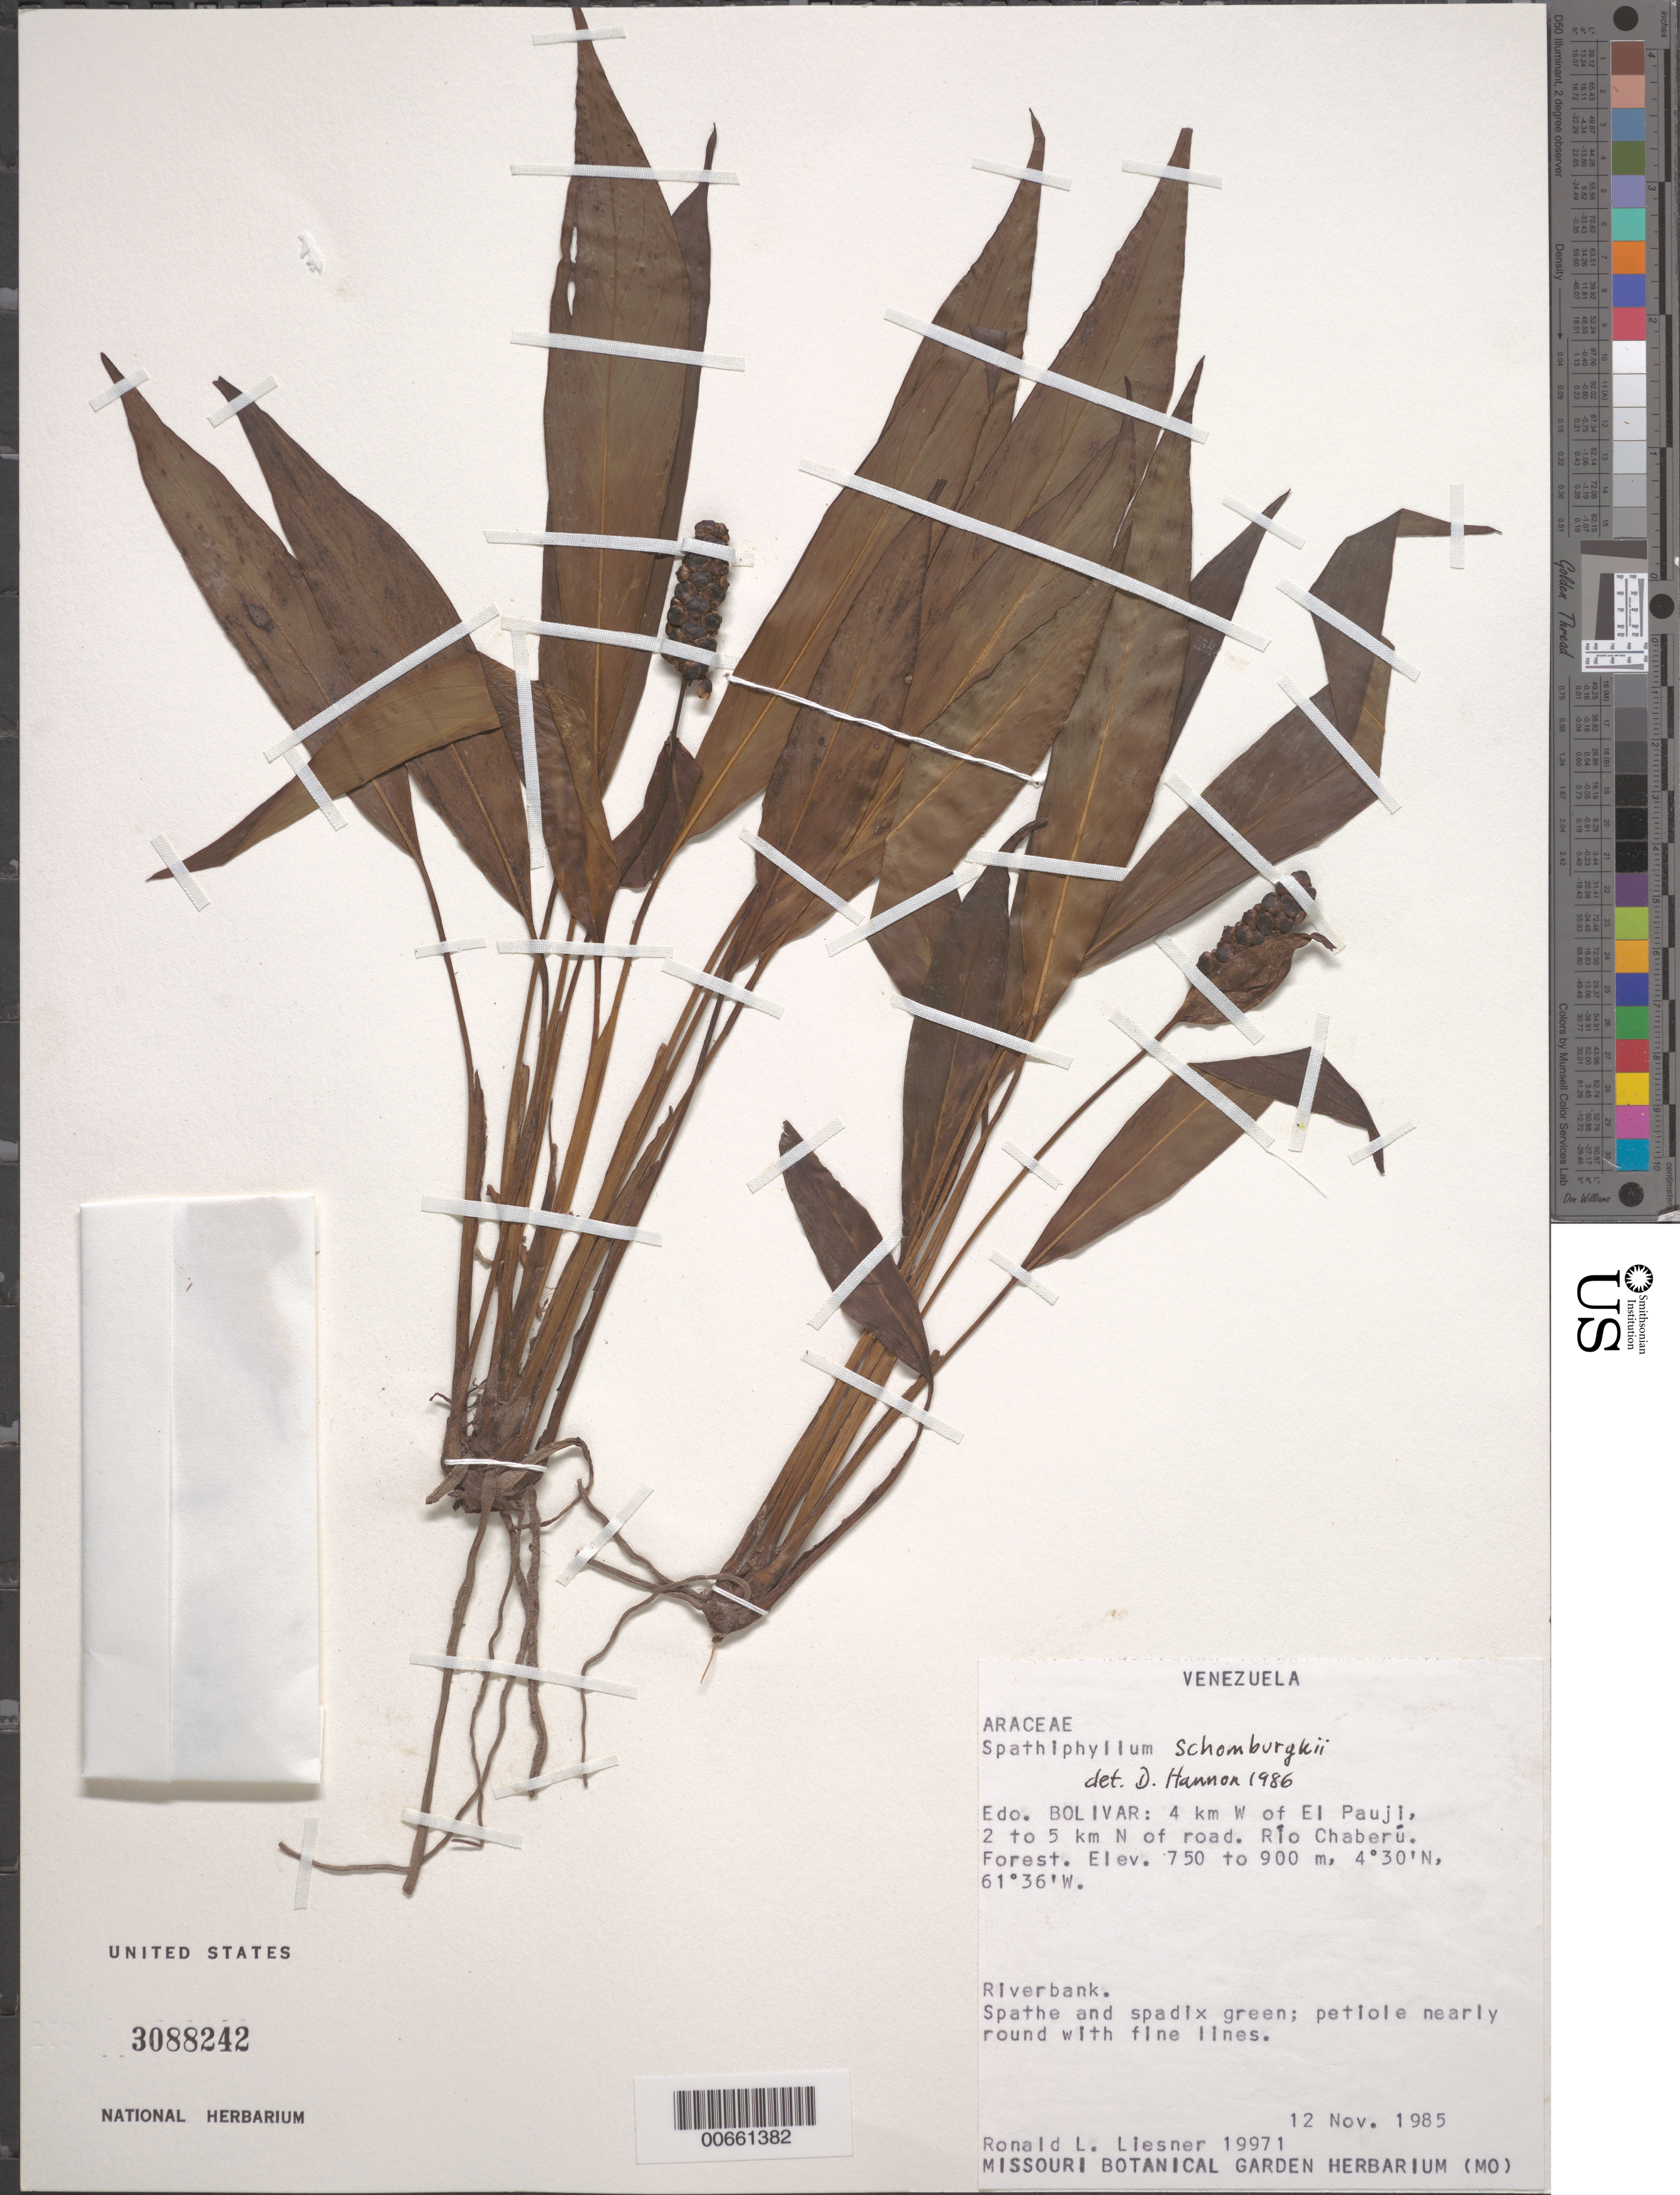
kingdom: Plantae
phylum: Tracheophyta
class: Liliopsida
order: Alismatales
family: Araceae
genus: Spathiphyllum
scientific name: Spathiphyllum schomburgkii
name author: Schott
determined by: Hannon, D.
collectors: R. L. Liesner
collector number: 19971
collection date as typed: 12-Nov-85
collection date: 1985-11-12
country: Venezuela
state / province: Bolívar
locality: El Pauji, 4 km W of; 2 to 5 km N of road; río Chaberú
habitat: Rio Chaberu, Forest; Riverbank.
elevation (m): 750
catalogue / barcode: US 3088242